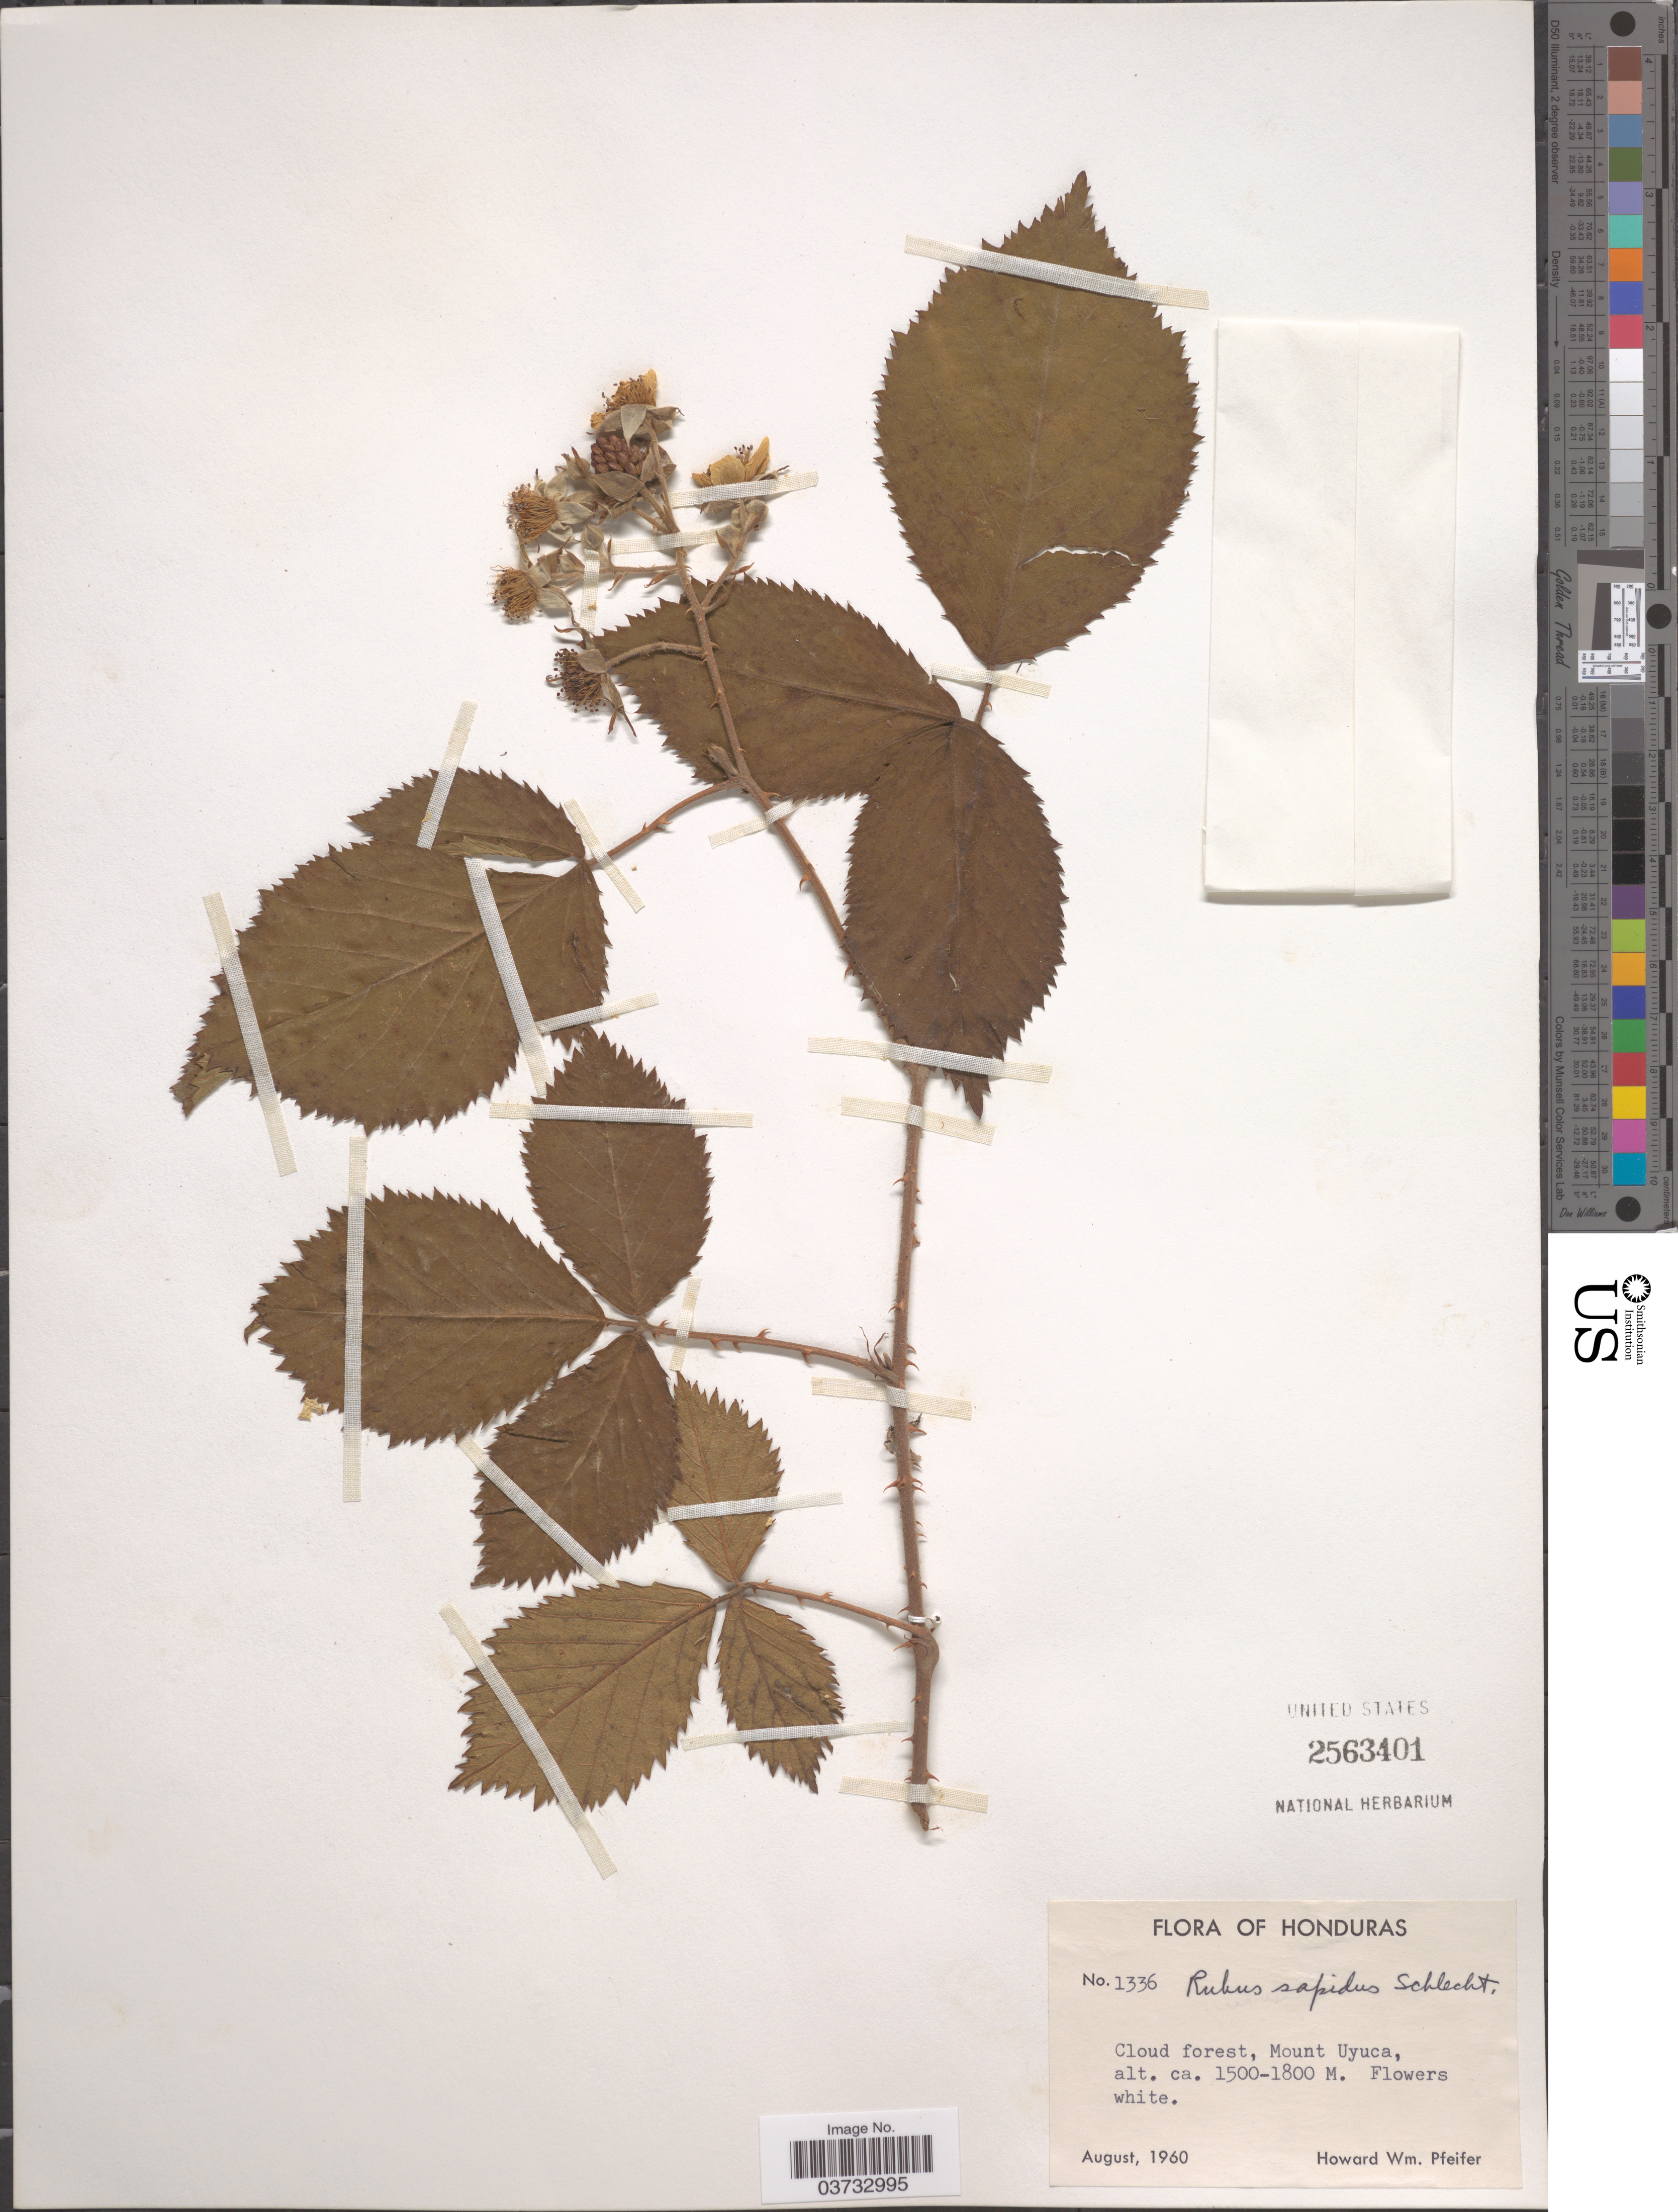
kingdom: Plantae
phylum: Tracheophyta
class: Magnoliopsida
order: Rosales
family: Rosaceae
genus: Rubus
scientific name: Rubus sapidus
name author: Schltdl.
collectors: H. W. Pfeifer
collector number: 1336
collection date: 1960-08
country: Honduras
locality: Cloud forest, Mount Uyuca.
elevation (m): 1500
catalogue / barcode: US 2563401